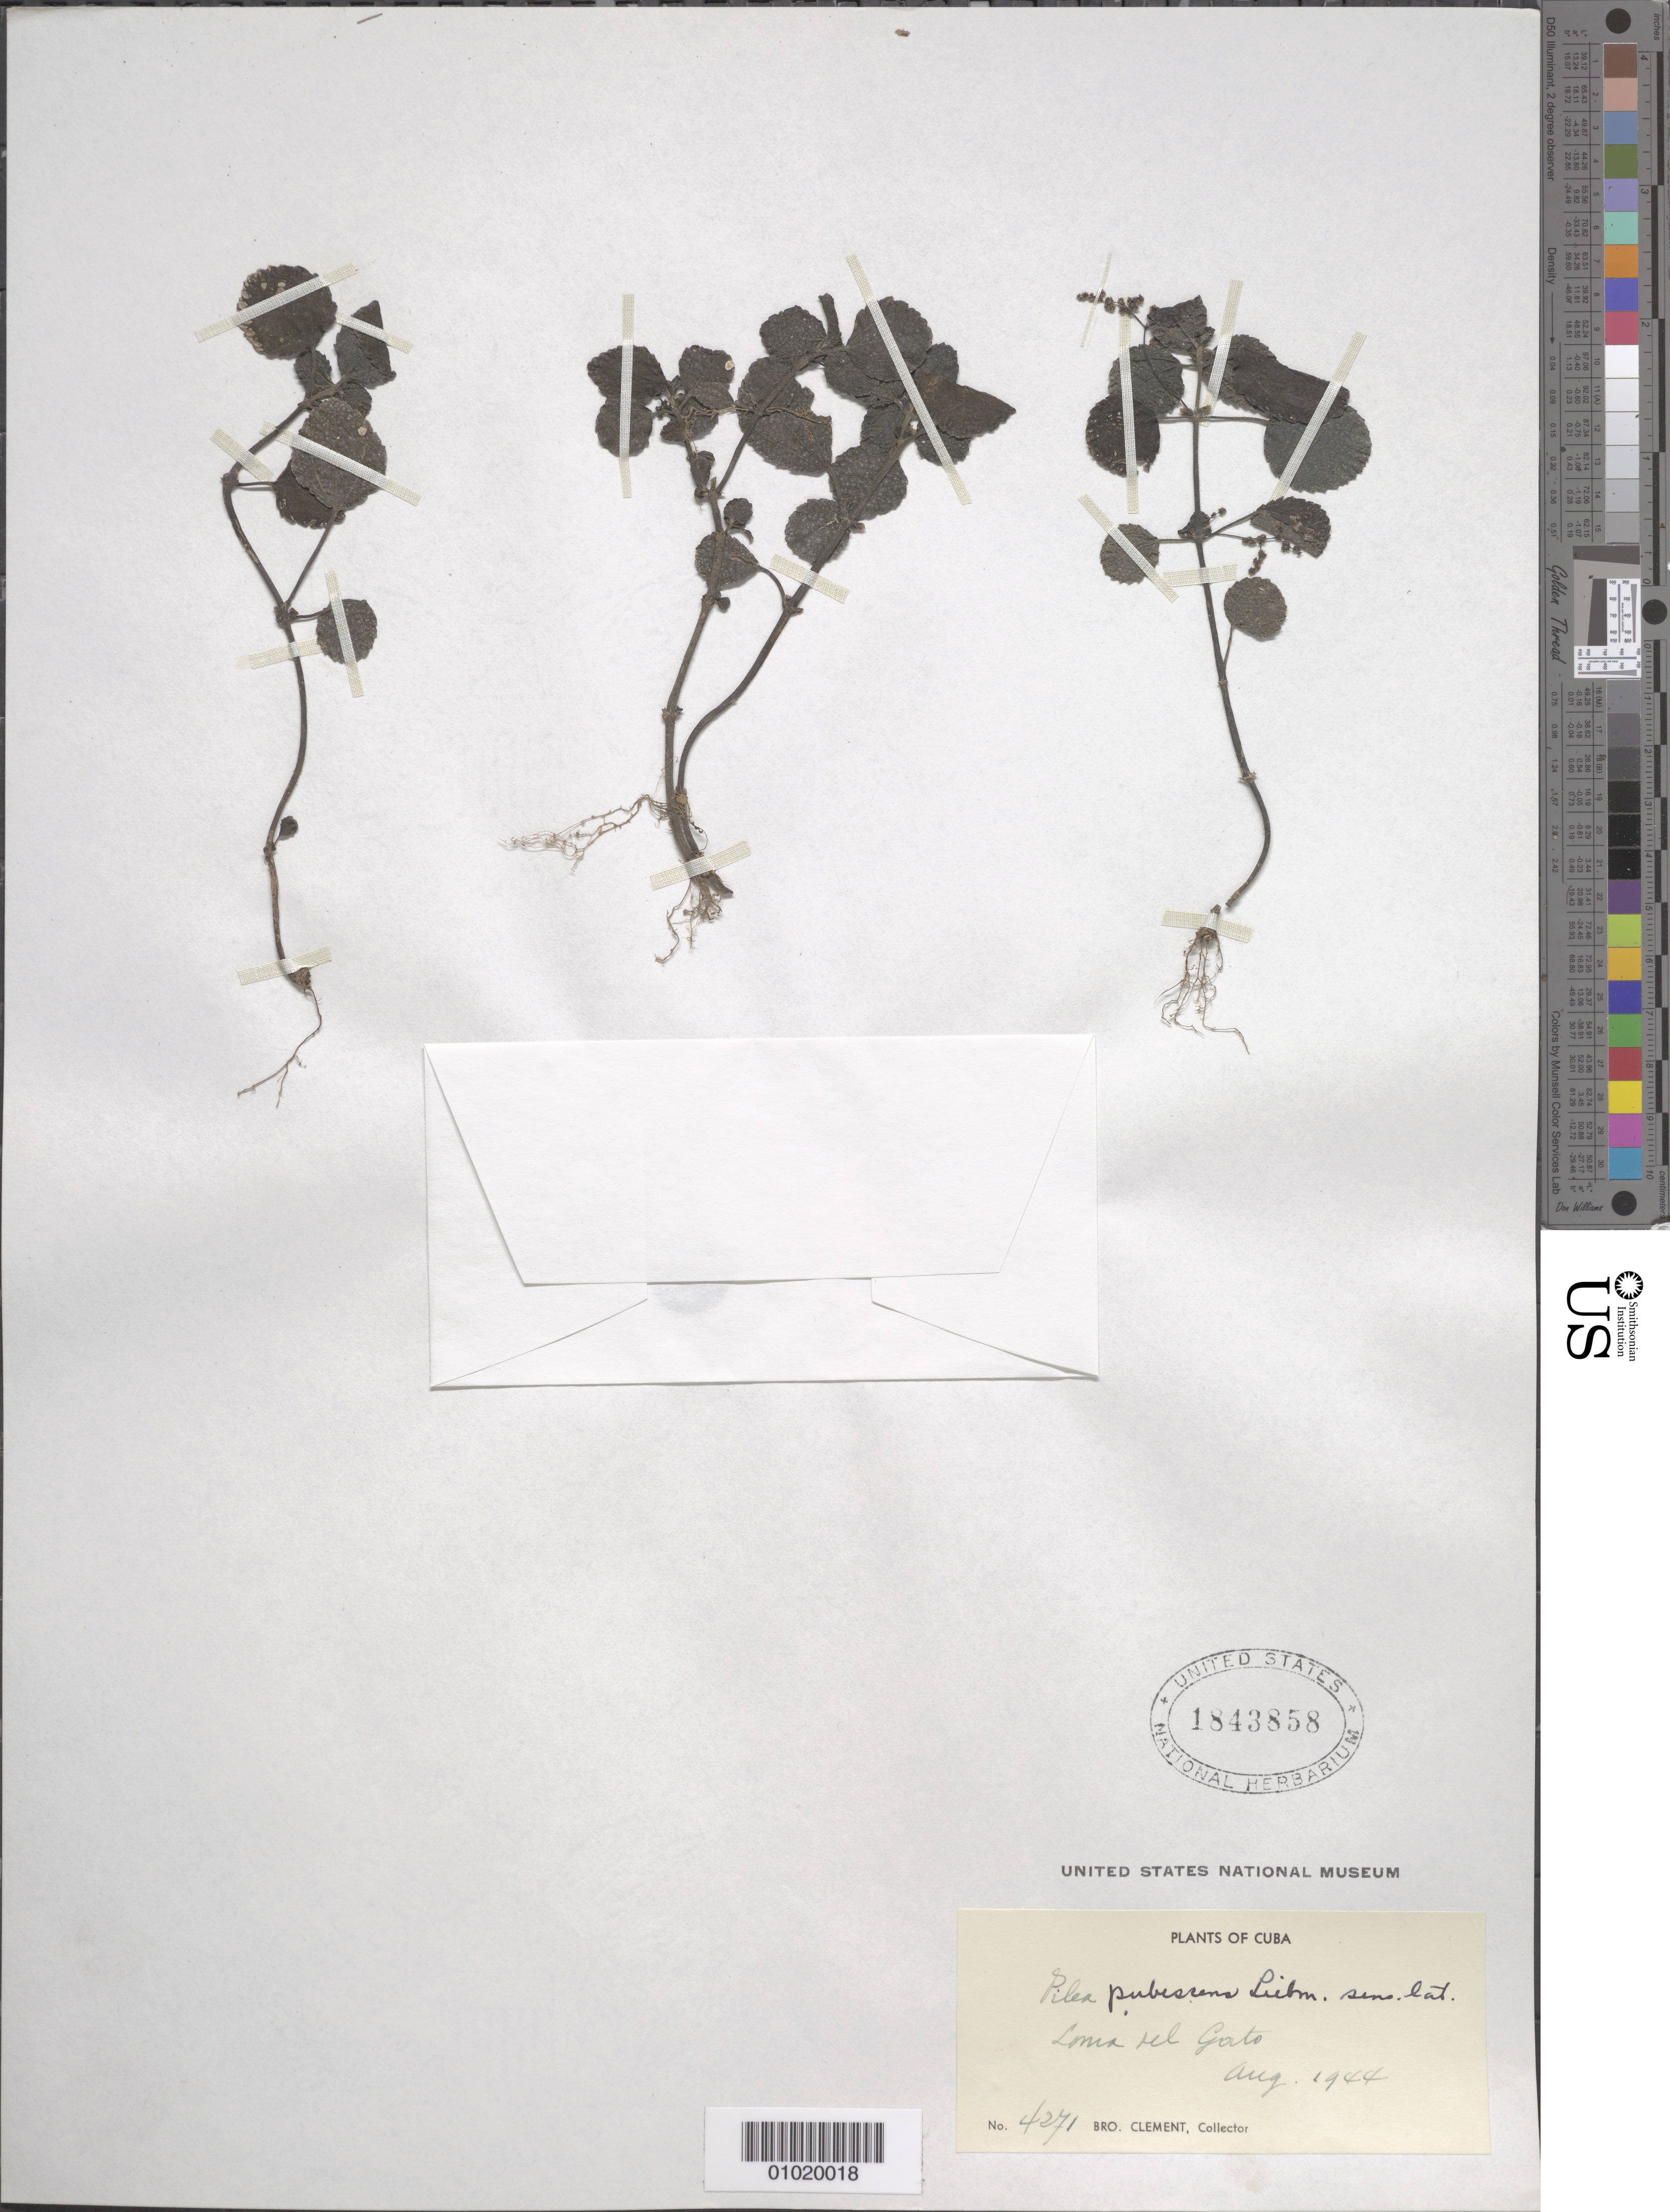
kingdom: Plantae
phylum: Tracheophyta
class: Magnoliopsida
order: Rosales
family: Urticaceae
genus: Pilea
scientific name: Pilea pubescens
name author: Liebm.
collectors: Bro. Clemente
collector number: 4271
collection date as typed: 01 Aug 1944 to 31 Aug 1944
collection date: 1944-08-01/1944-08-31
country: Cuba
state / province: Oriente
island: Cuba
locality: Loma del Gato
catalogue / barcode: US 1843858